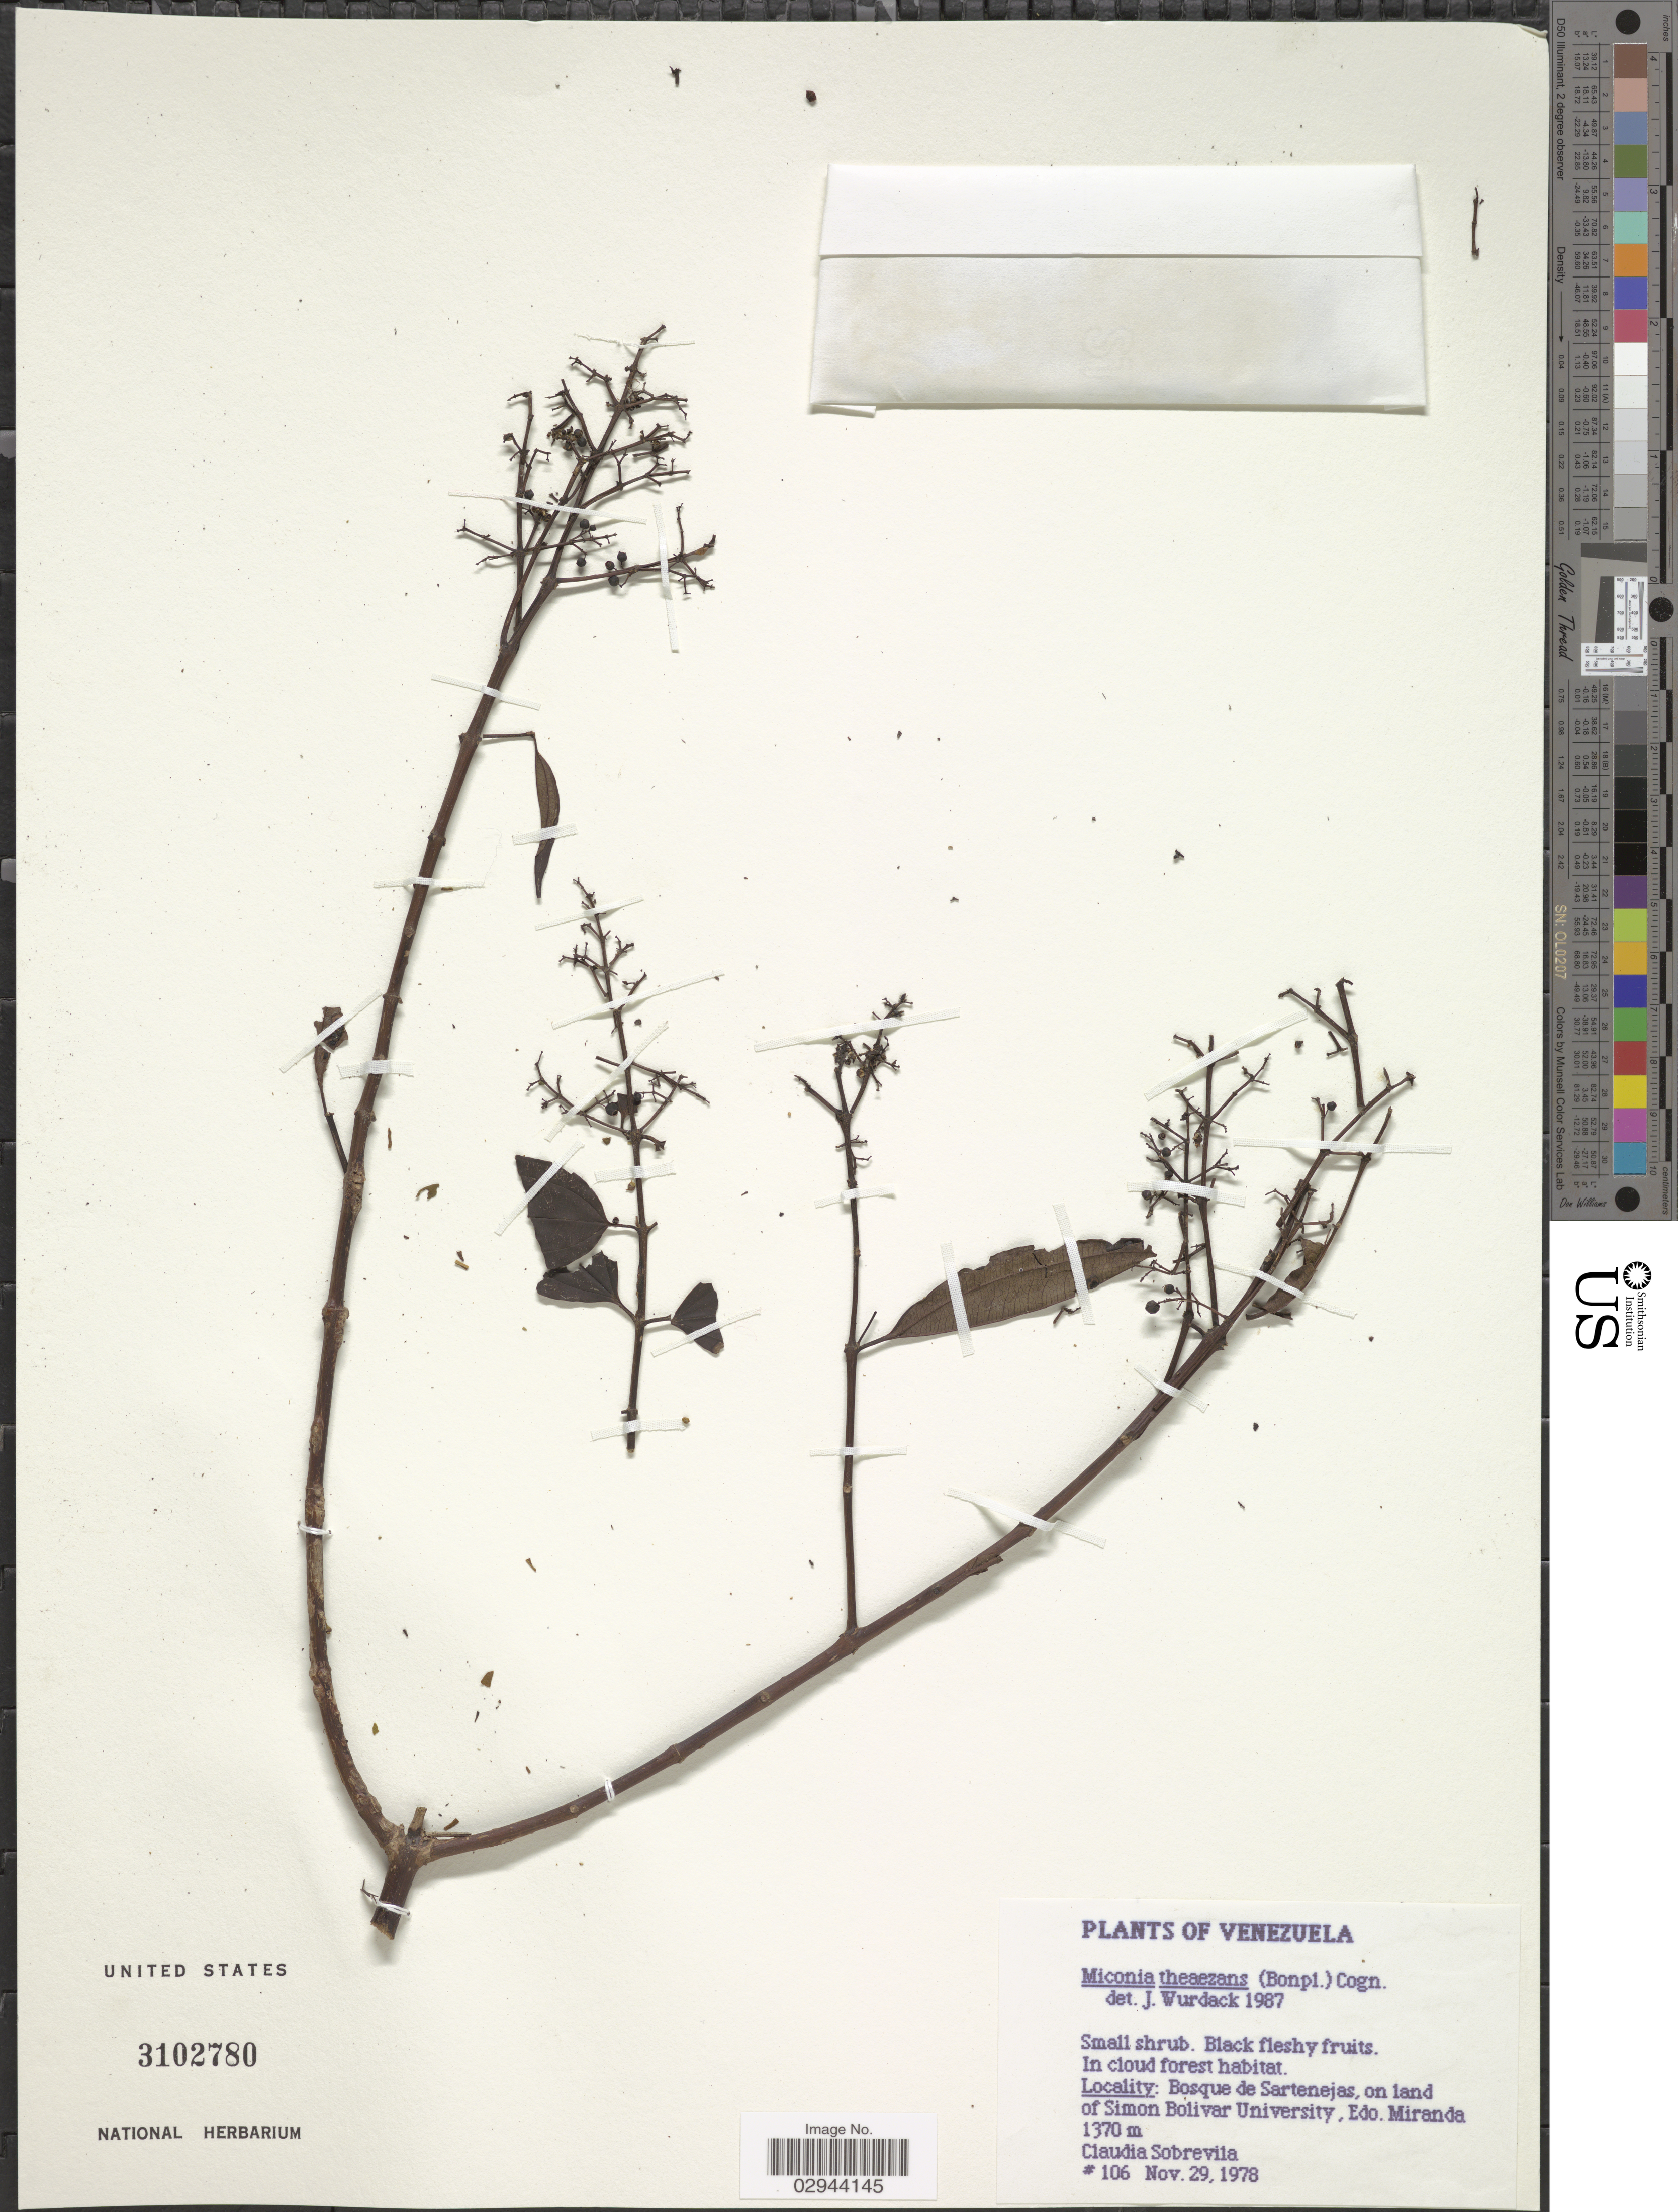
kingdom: Plantae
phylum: Tracheophyta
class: Magnoliopsida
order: Myrtales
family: Melastomataceae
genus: Miconia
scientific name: Miconia theizans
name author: (Bonpl.) Cogn.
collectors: C. Sobrevila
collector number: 106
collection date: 1978-11-29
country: Venezuela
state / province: Miranda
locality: Bosque de Sartenejas, on land of Simon Bolivar University.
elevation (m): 1370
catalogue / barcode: US 3102780